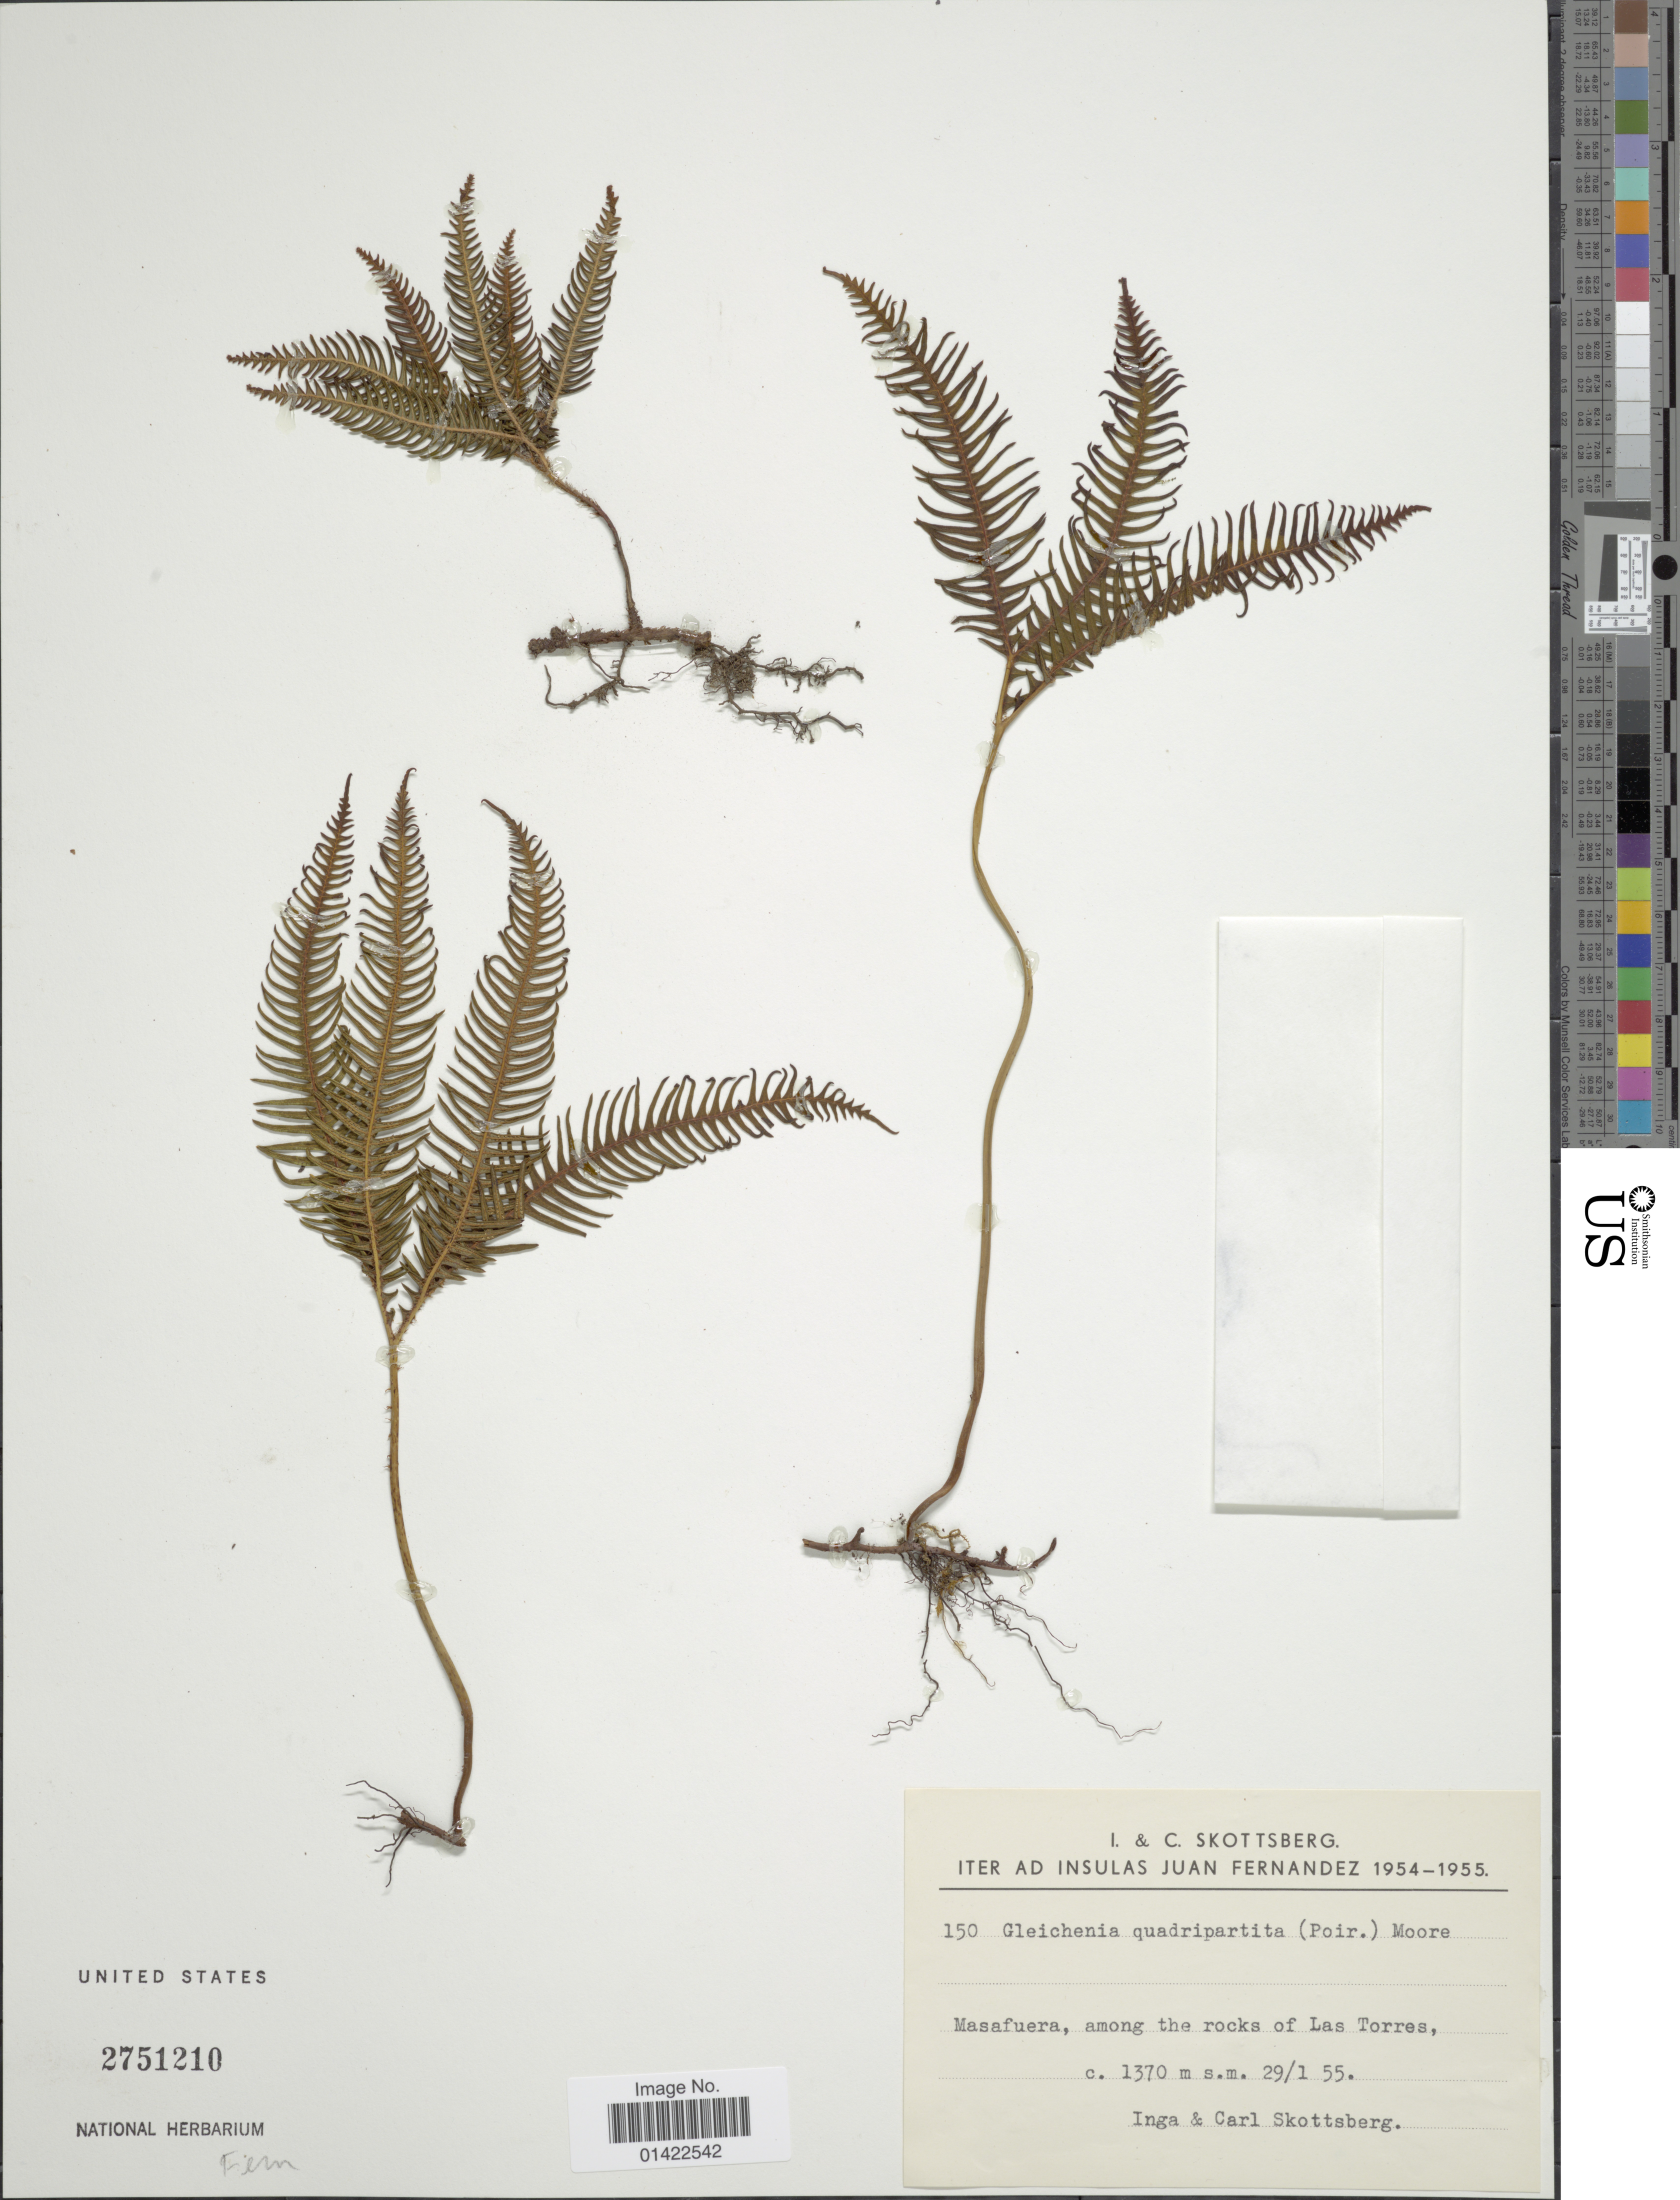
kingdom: Plantae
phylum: Tracheophyta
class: Polypodiopsida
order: Gleicheniales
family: Gleicheniaceae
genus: Sticherus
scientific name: Sticherus quadripartitus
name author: (Poir.) Ching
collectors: I. Skottsberg & C. Skottsberg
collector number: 150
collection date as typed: Transcribed d/m/y: 29/1/55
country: Chile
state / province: Valparaíso (V)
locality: Masafuera, among the rocks of Las Torres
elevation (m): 1370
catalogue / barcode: US 2751210